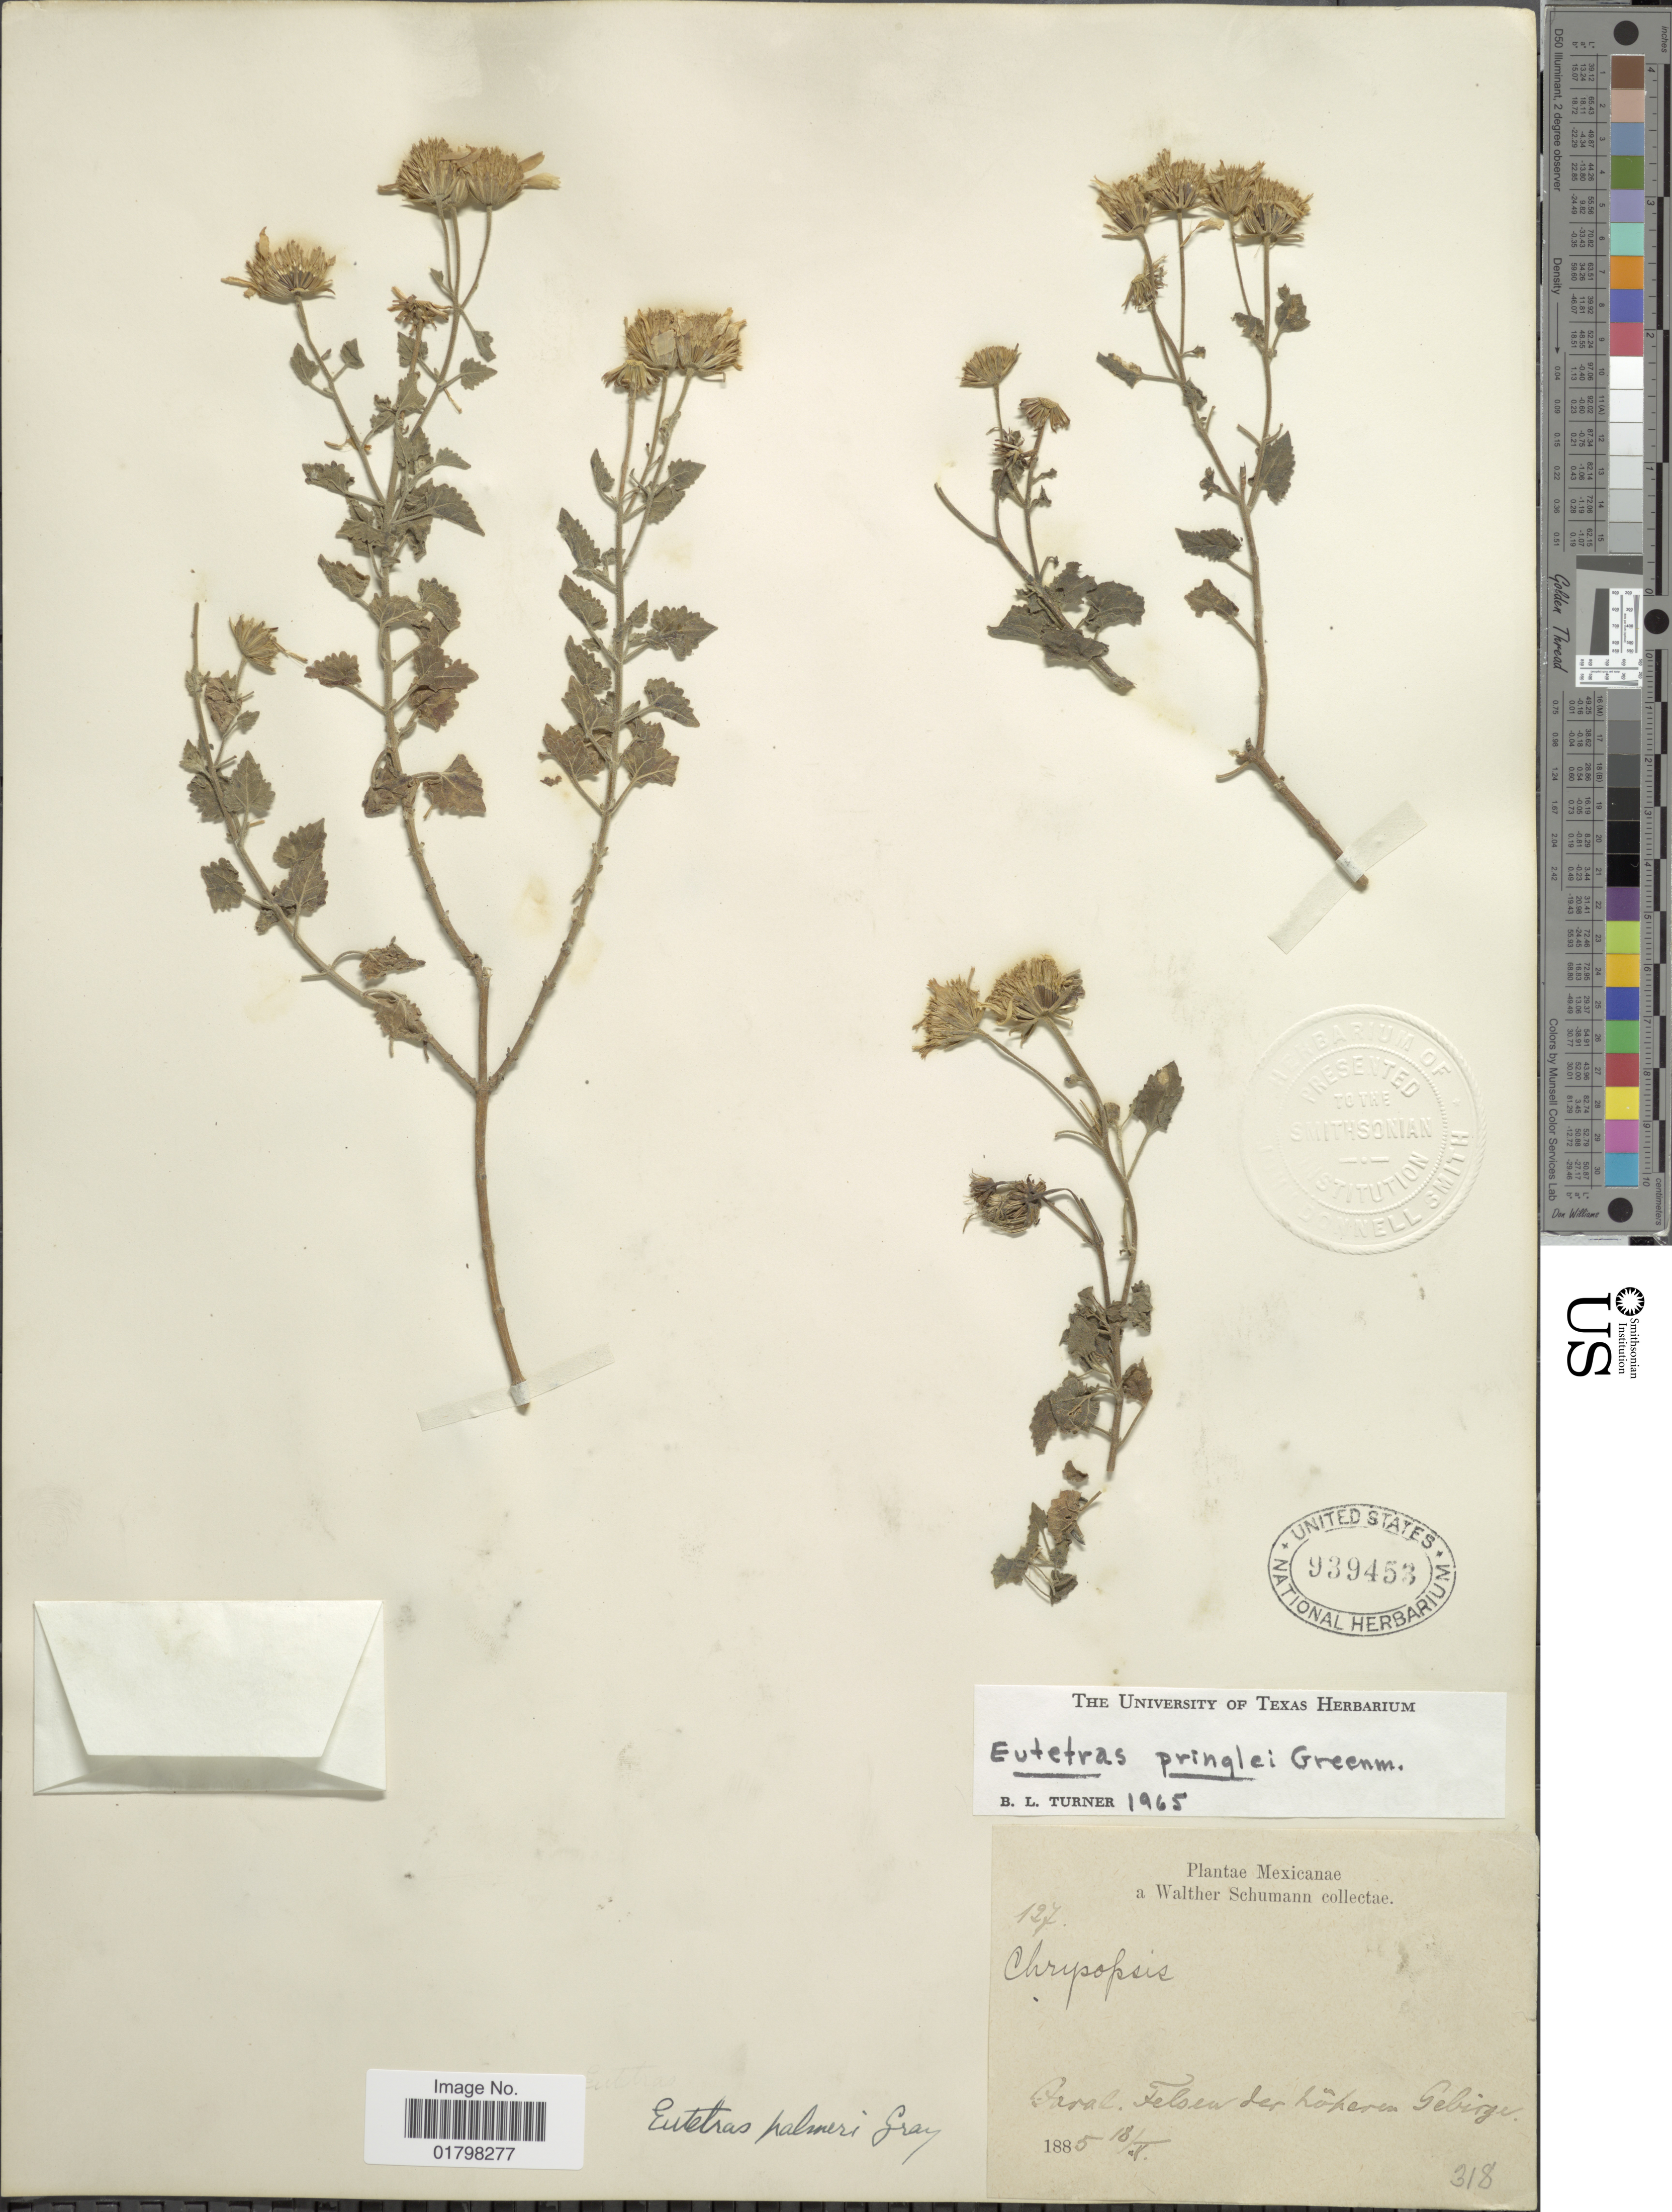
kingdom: Plantae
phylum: Tracheophyta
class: Magnoliopsida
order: Asterales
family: Asteraceae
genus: Eutetras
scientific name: Eutetras pringlei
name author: Greenm.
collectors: W. Schumann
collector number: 127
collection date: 1885-05-18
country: Mexico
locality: Faral, Felsen der hoheren Gebirge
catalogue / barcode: US 939453